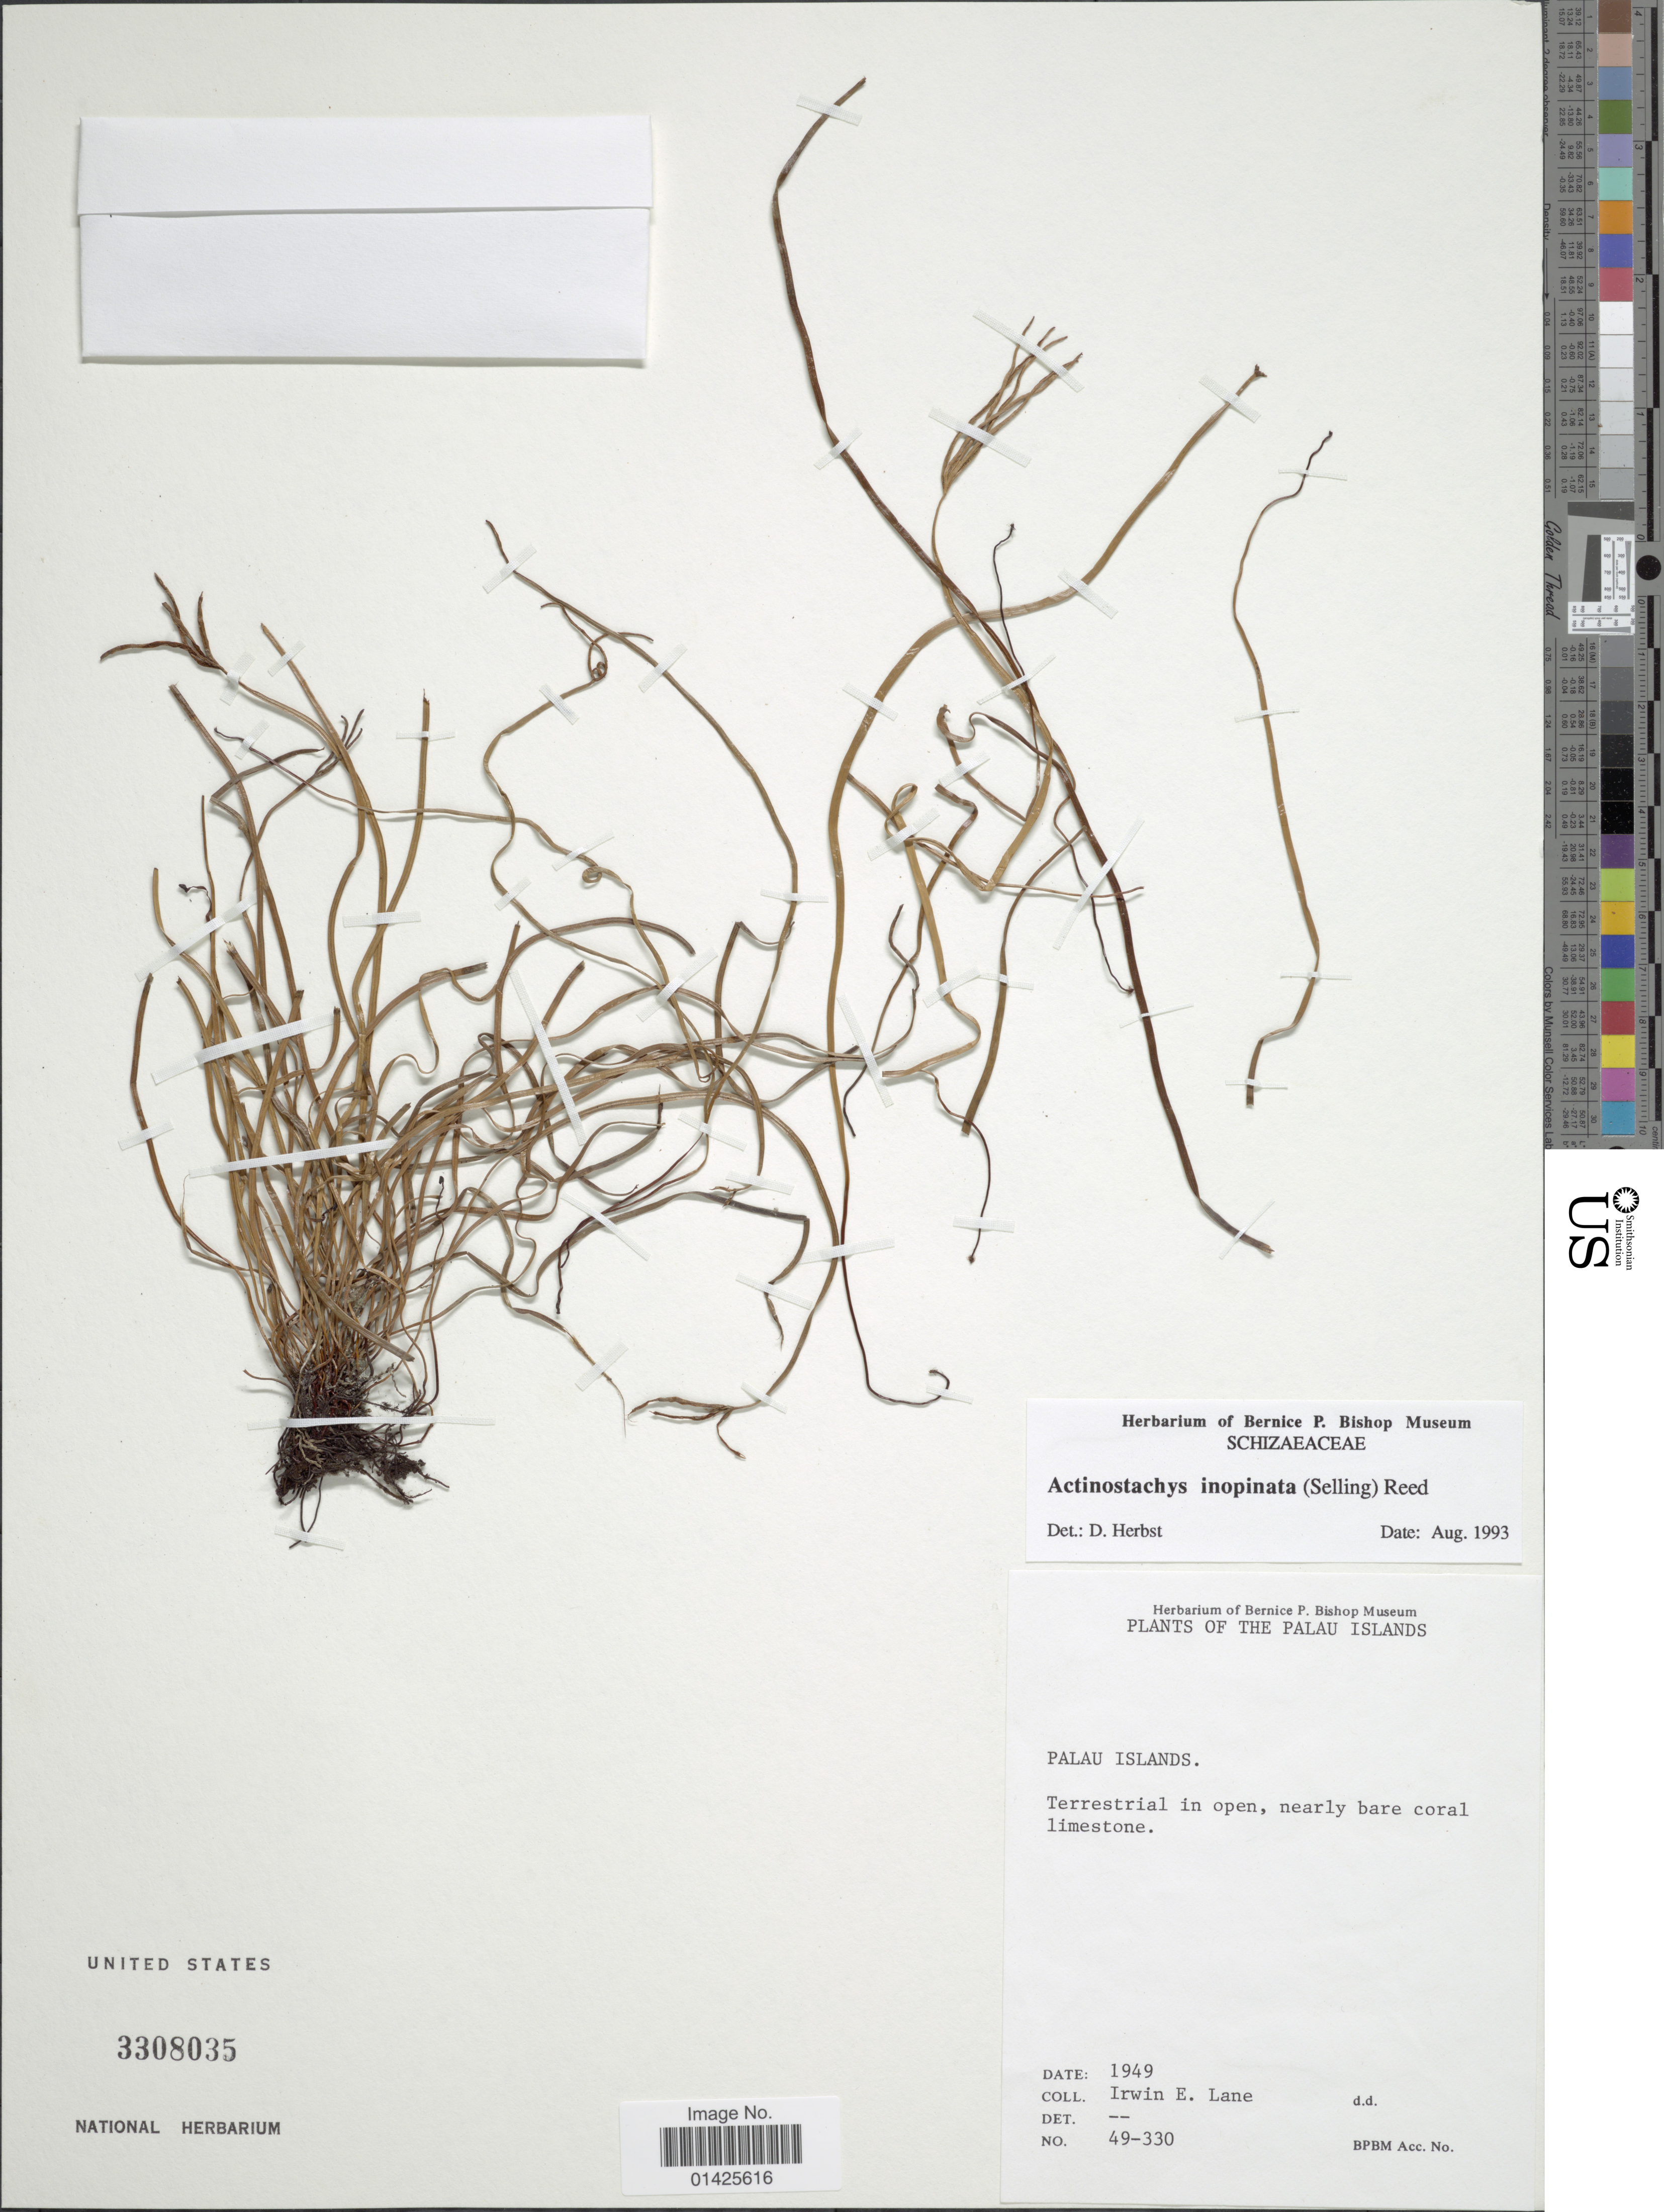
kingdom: Plantae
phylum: Tracheophyta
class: Polypodiopsida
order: Schizaeales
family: Schizaeaceae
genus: Actinostachys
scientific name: Actinostachys inopinata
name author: (Selling) C.F. Reed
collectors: I. Lane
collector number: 49-330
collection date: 1949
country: Palau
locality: Palau Island, Terrestrial in open, nearly bare coral limestone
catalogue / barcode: US 3308035